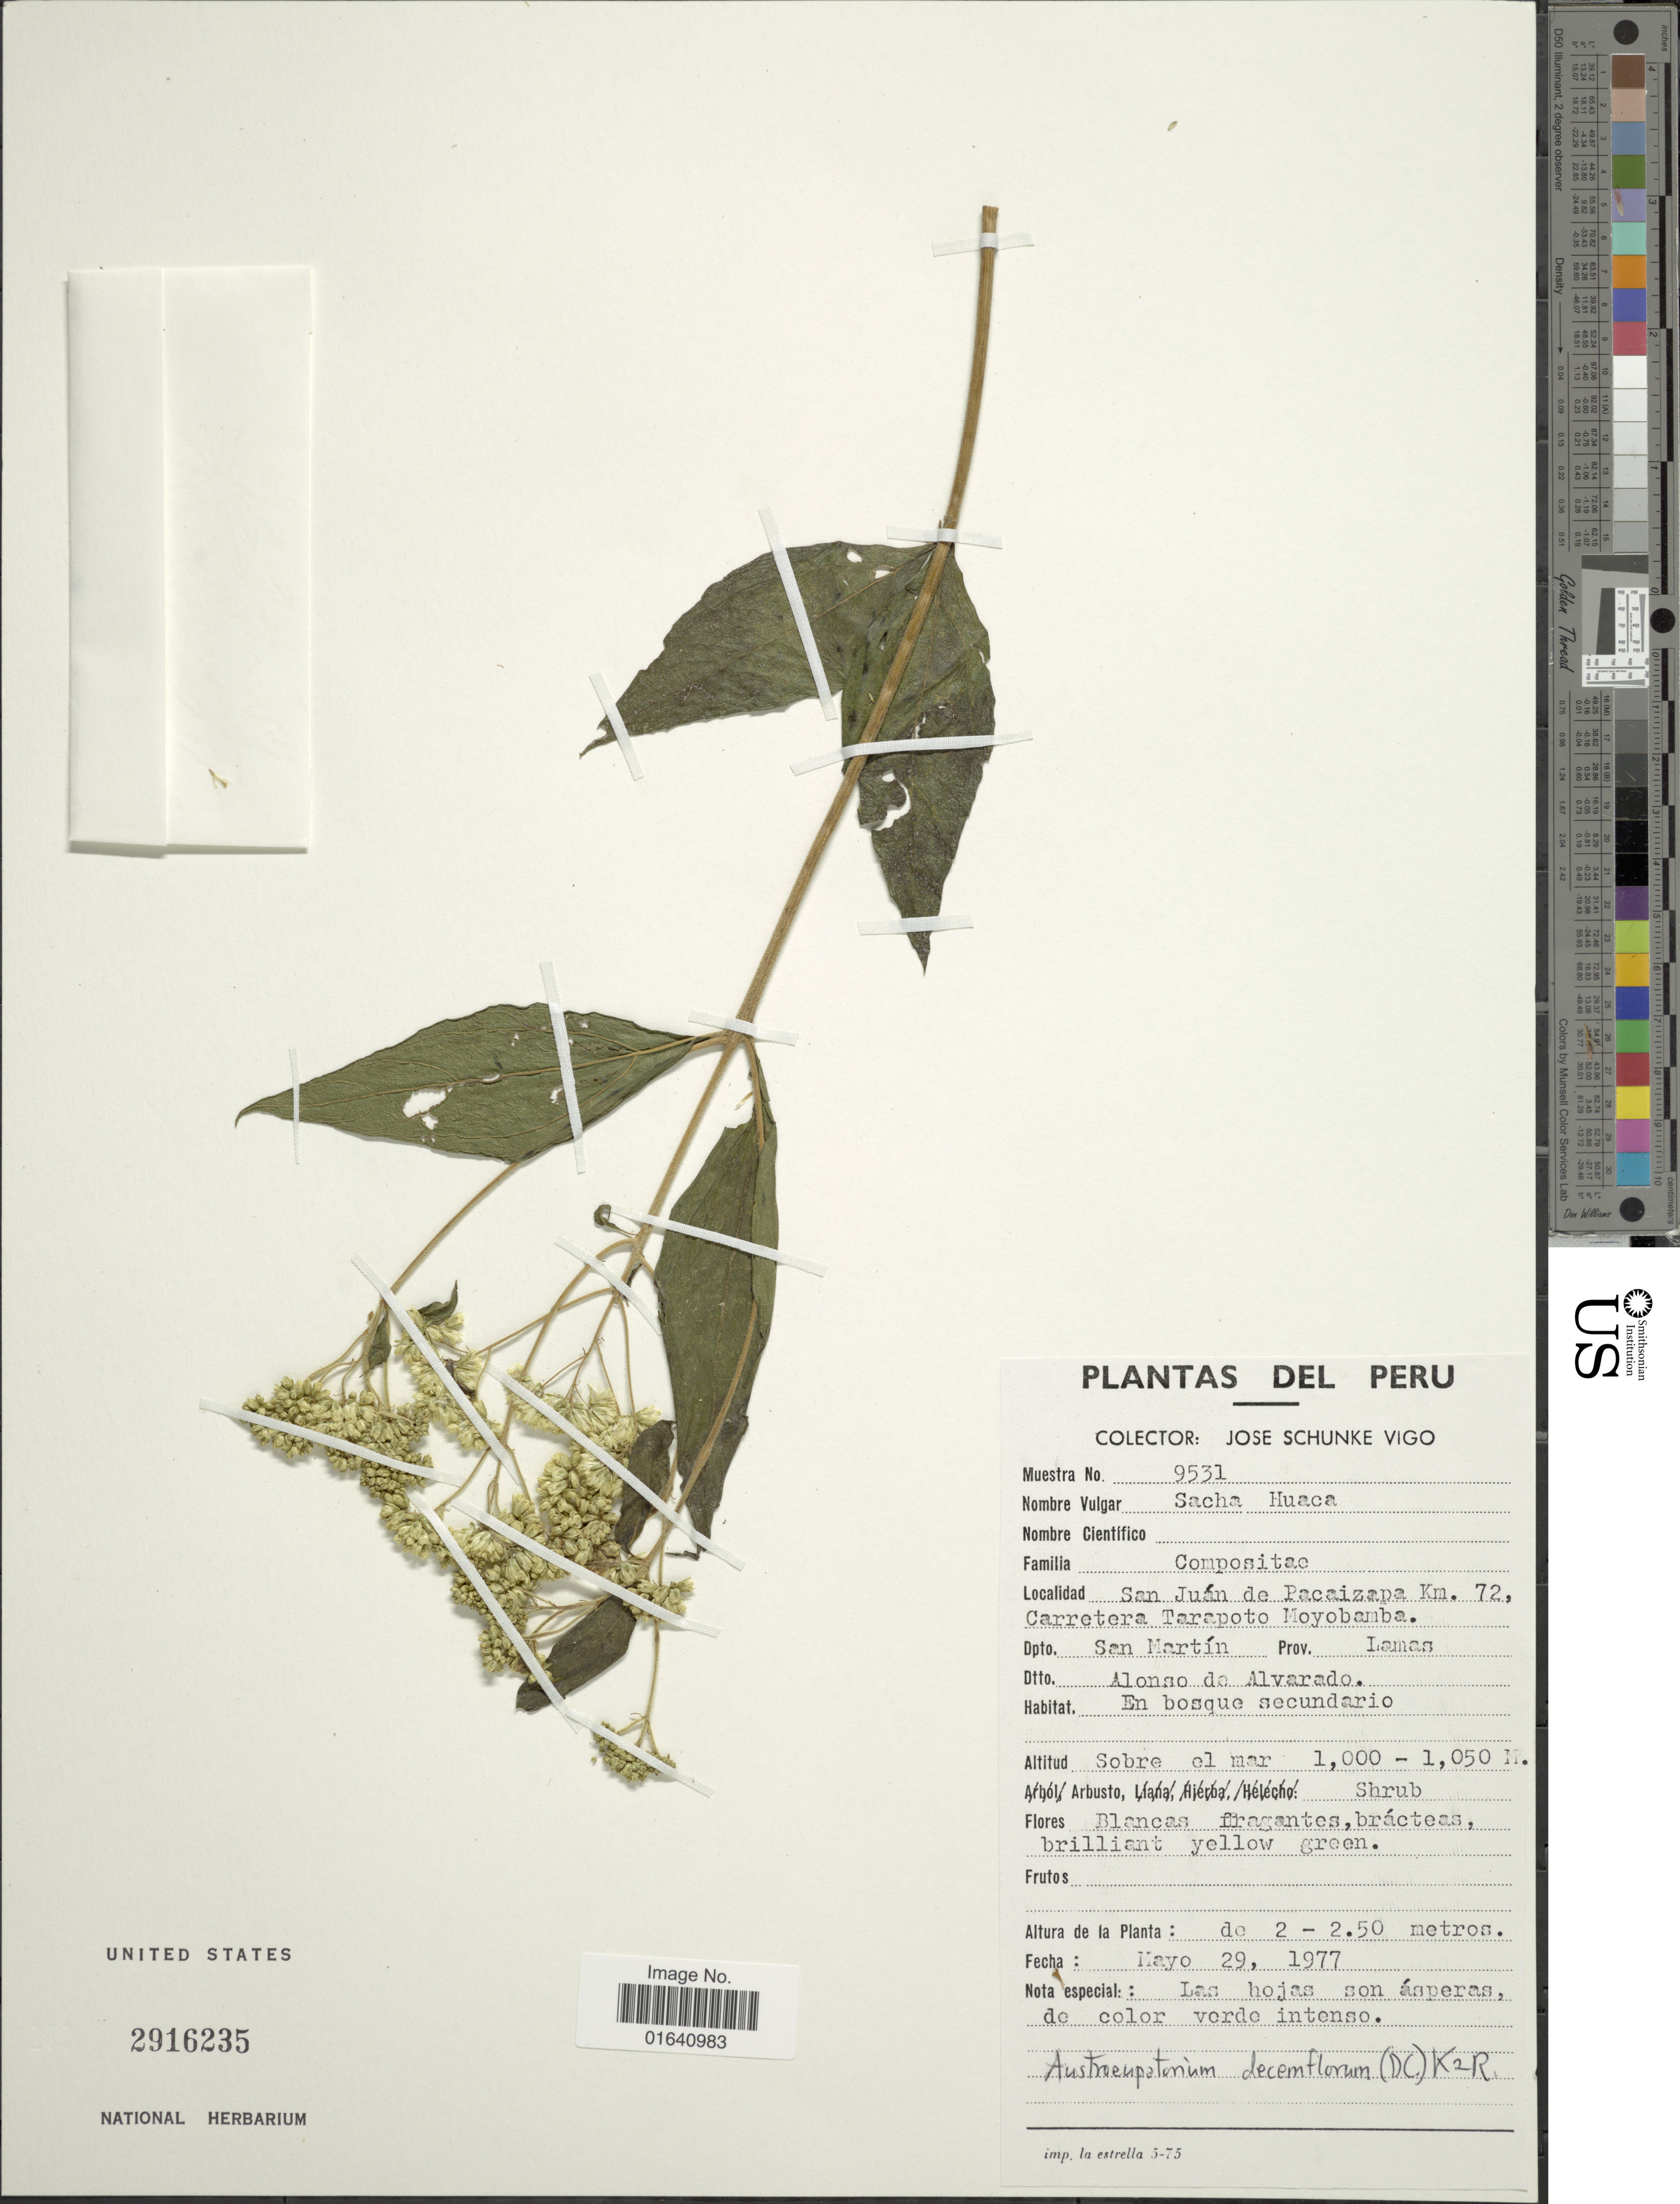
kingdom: Plantae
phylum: Tracheophyta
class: Magnoliopsida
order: Asterales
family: Asteraceae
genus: Austroeupatorium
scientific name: Austroeupatorium decemflorum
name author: (DC.) R.M. King & H. Rob.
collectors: J. Schunke Vigo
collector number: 9531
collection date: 1977-05-29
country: Peru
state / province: San Martín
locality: Sam Juán de Pacaizapa Km. 72, Carretera Tarapoto Moyobamba, Dept. San Martín, Prov. Lamas, Dtto Alonso de Alvarado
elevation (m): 1000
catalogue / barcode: US 2916235